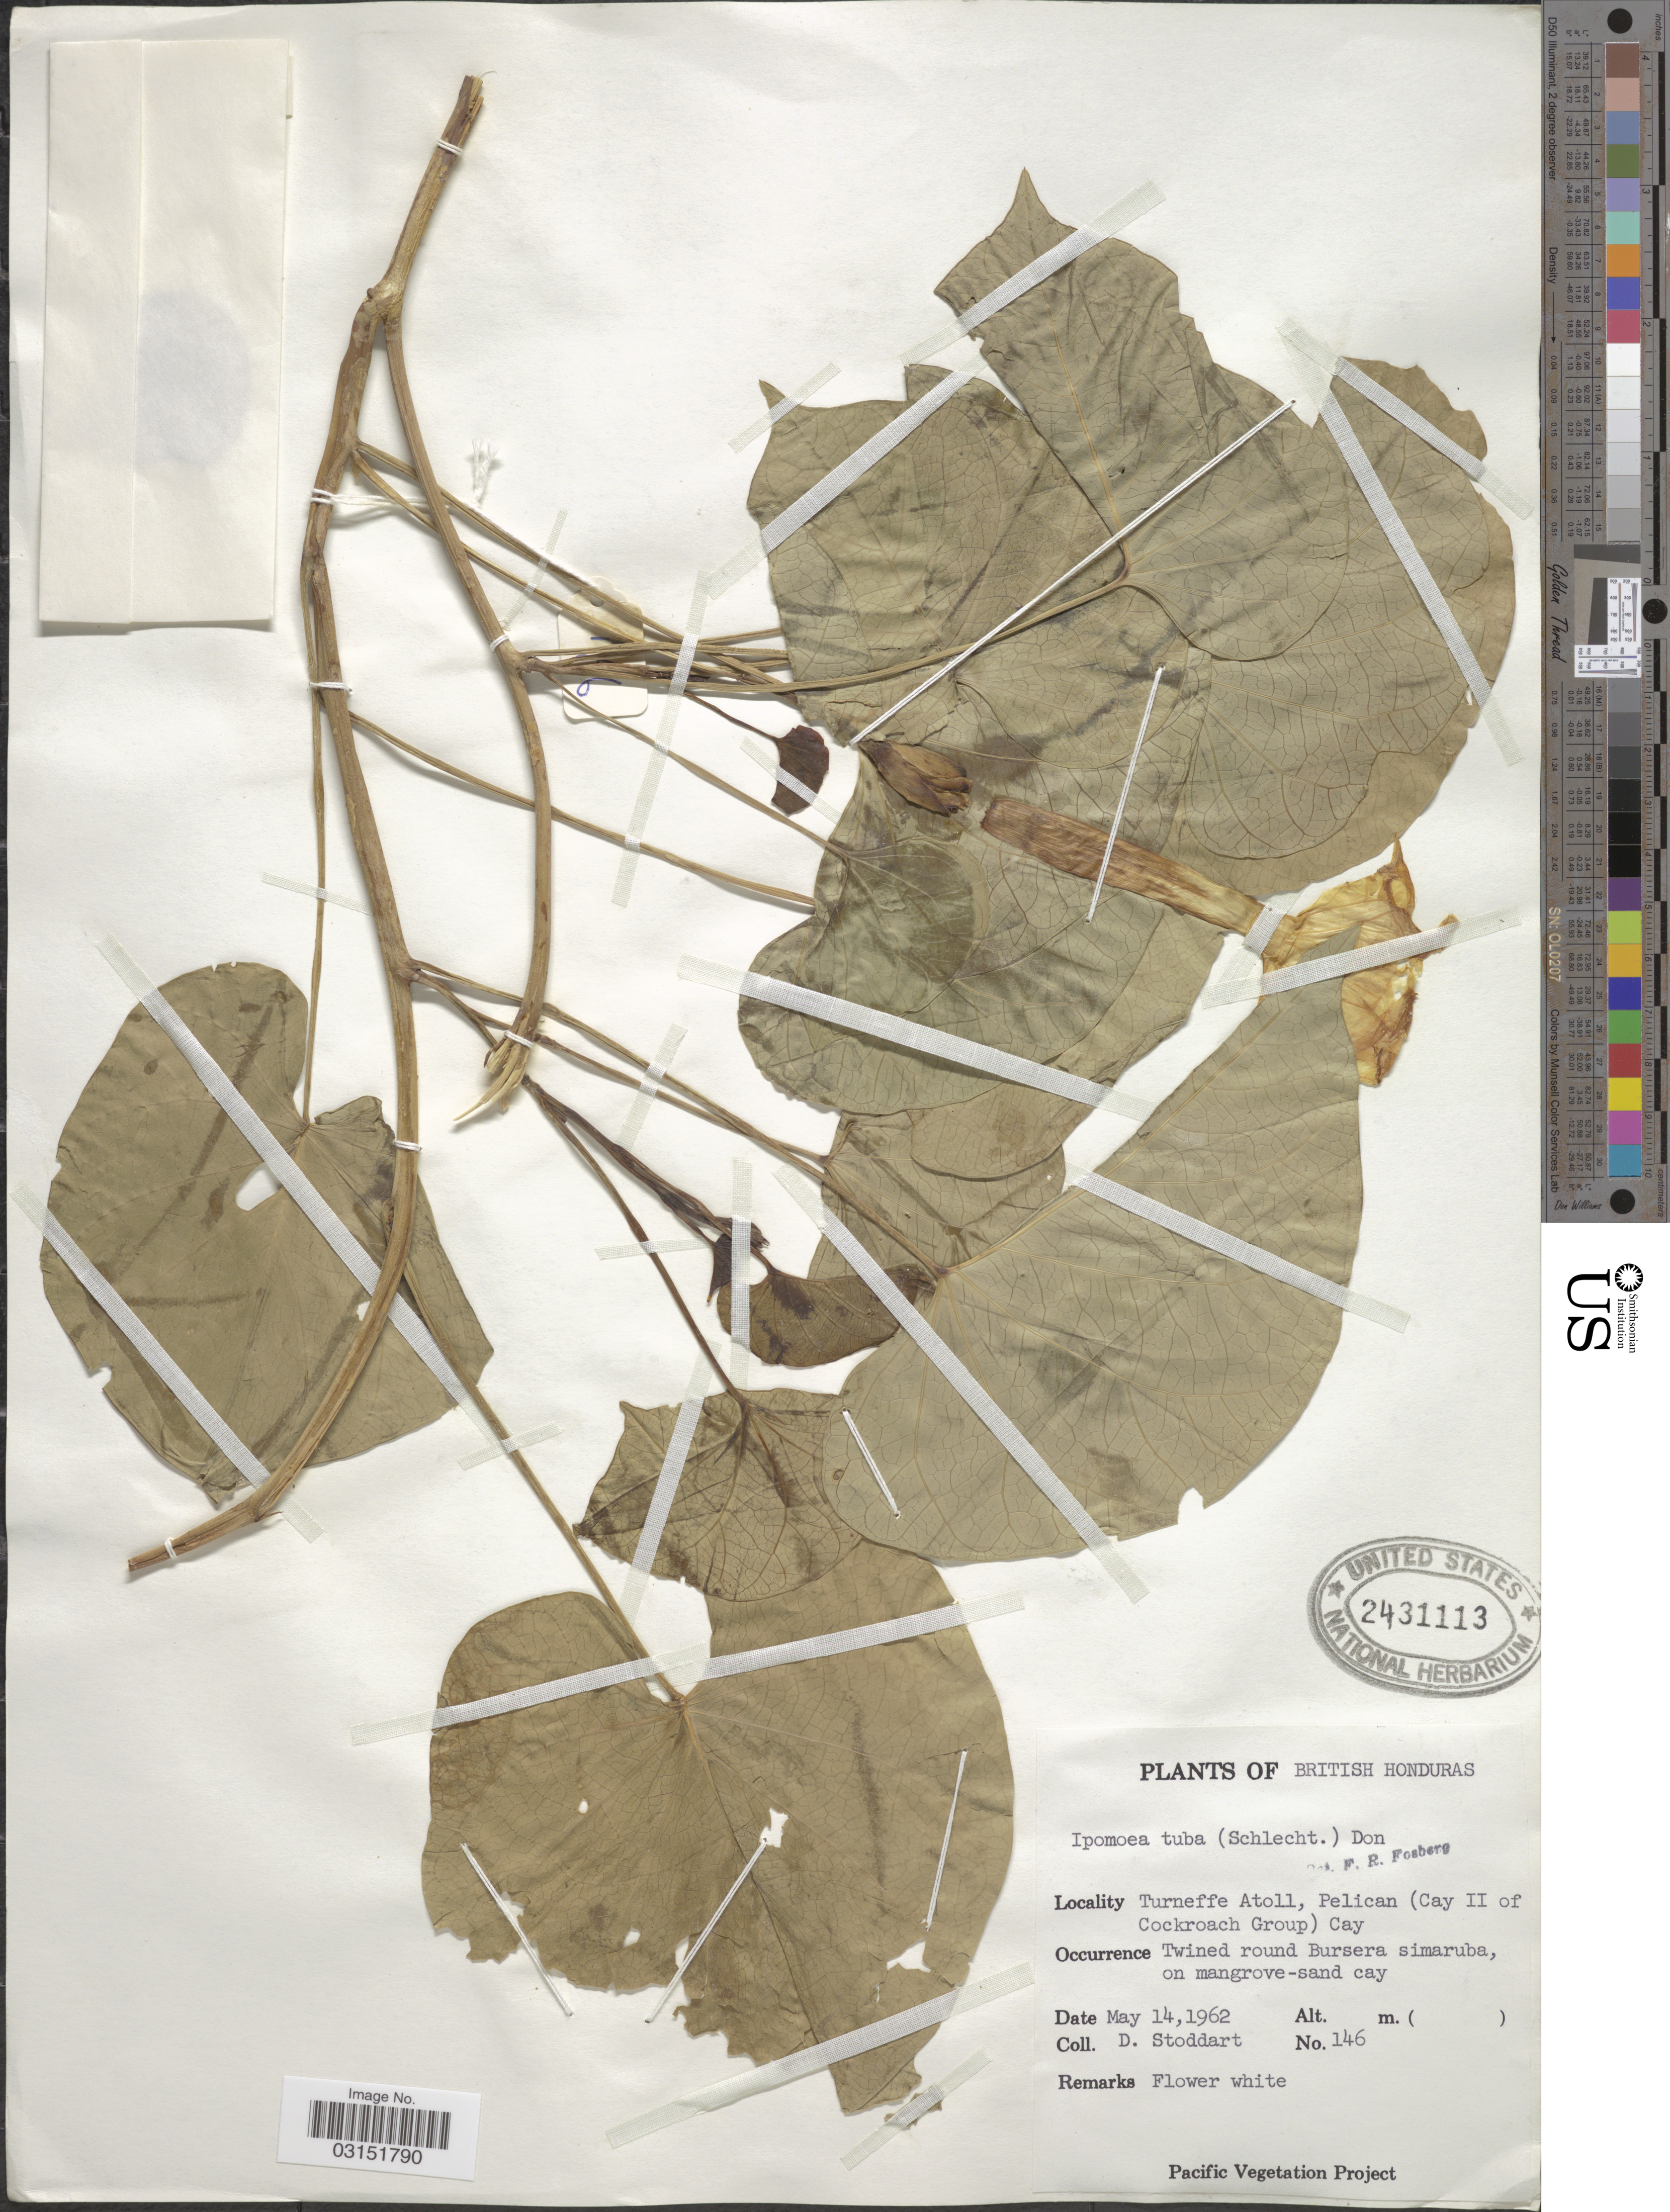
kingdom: Plantae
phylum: Tracheophyta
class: Magnoliopsida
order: Solanales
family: Convolvulaceae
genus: Ipomoea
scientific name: Ipomoea violacea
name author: L.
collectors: D. Stoddart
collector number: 146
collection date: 1962-05-14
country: Belize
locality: British Honduras. Turneffe Atoll, Pelican (Cay II of Cockroach Group) Cay.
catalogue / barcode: US 2431113